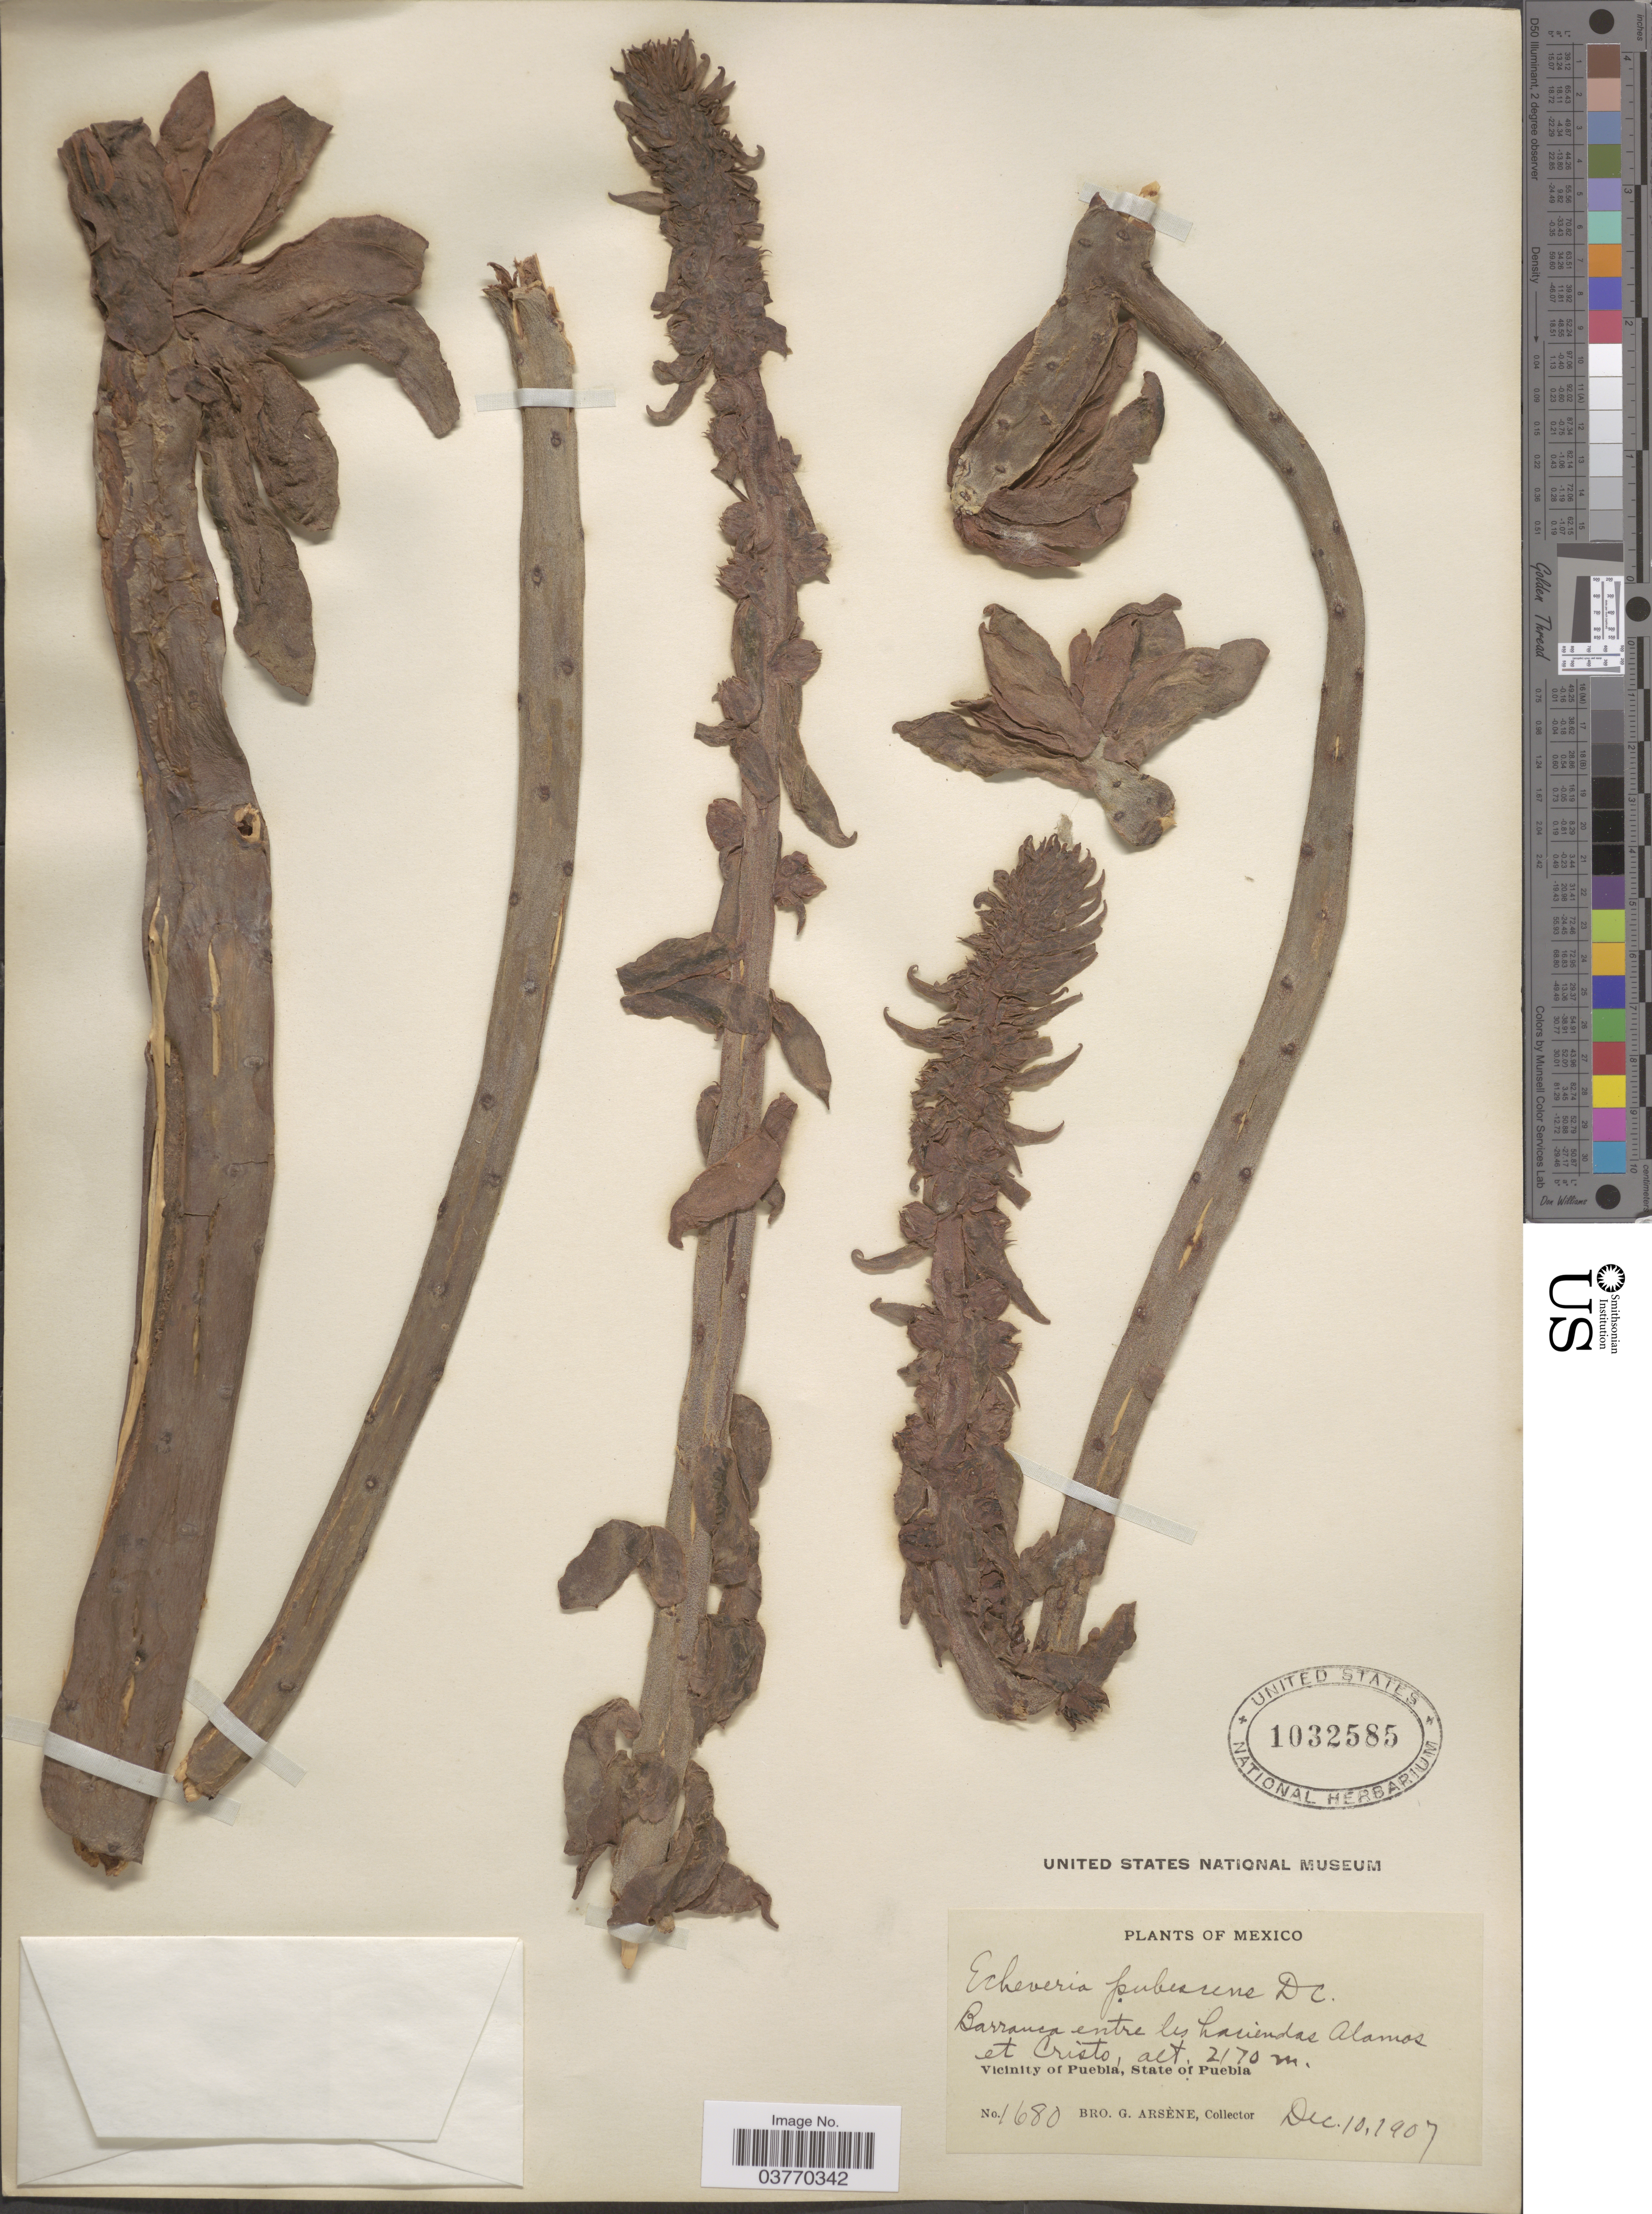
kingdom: Plantae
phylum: Tracheophyta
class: Magnoliopsida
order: Saxifragales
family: Crassulaceae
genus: Echeveria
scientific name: Echeveria pubescens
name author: Schltdl.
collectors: Bro. G. Arsène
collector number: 1680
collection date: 1907-12-10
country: Mexico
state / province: Puebla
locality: Barranca entre les haciendas Alamos et Cristo. Vicinity of Puebla.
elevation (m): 2170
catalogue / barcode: US 1032585